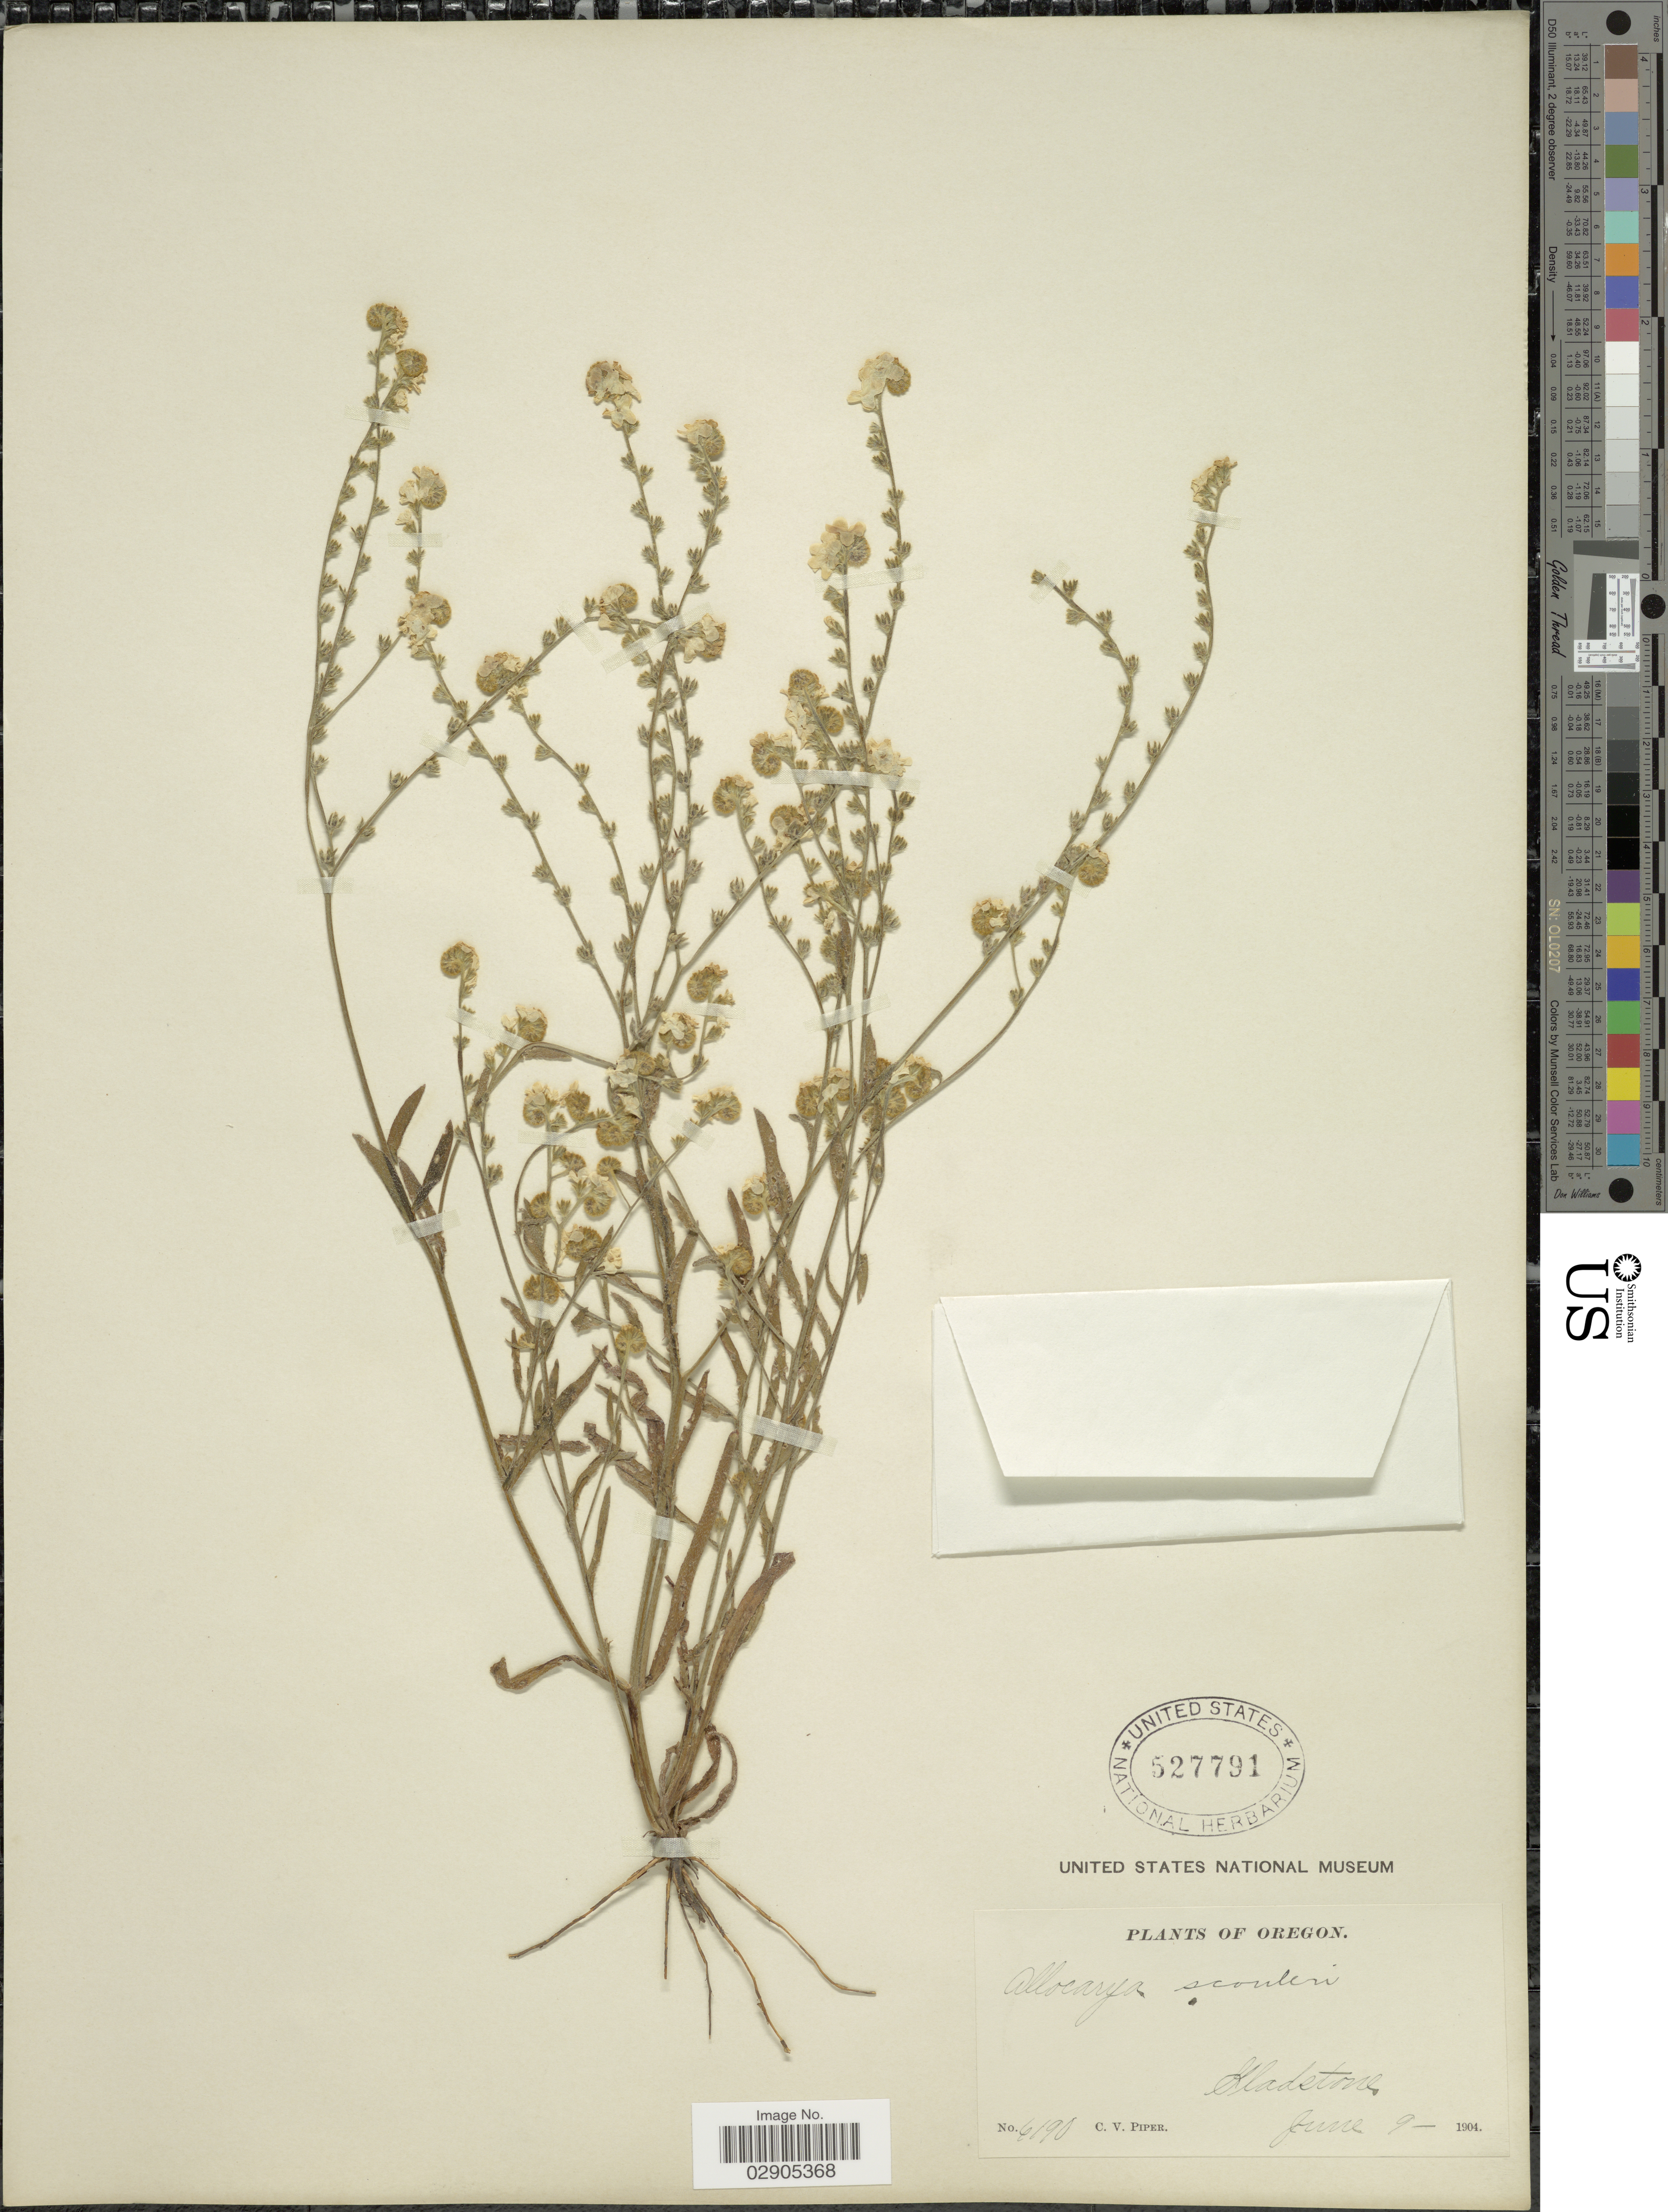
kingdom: Plantae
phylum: Tracheophyta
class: Magnoliopsida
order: Boraginales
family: Boraginaceae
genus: Allocarya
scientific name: Allocarya scouleri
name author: (Hook. & Arn.) S.W. Greene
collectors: C. V. Piper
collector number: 6190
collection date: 1904-06-09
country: United States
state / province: Oregon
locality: Gladestone.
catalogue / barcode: US 527791